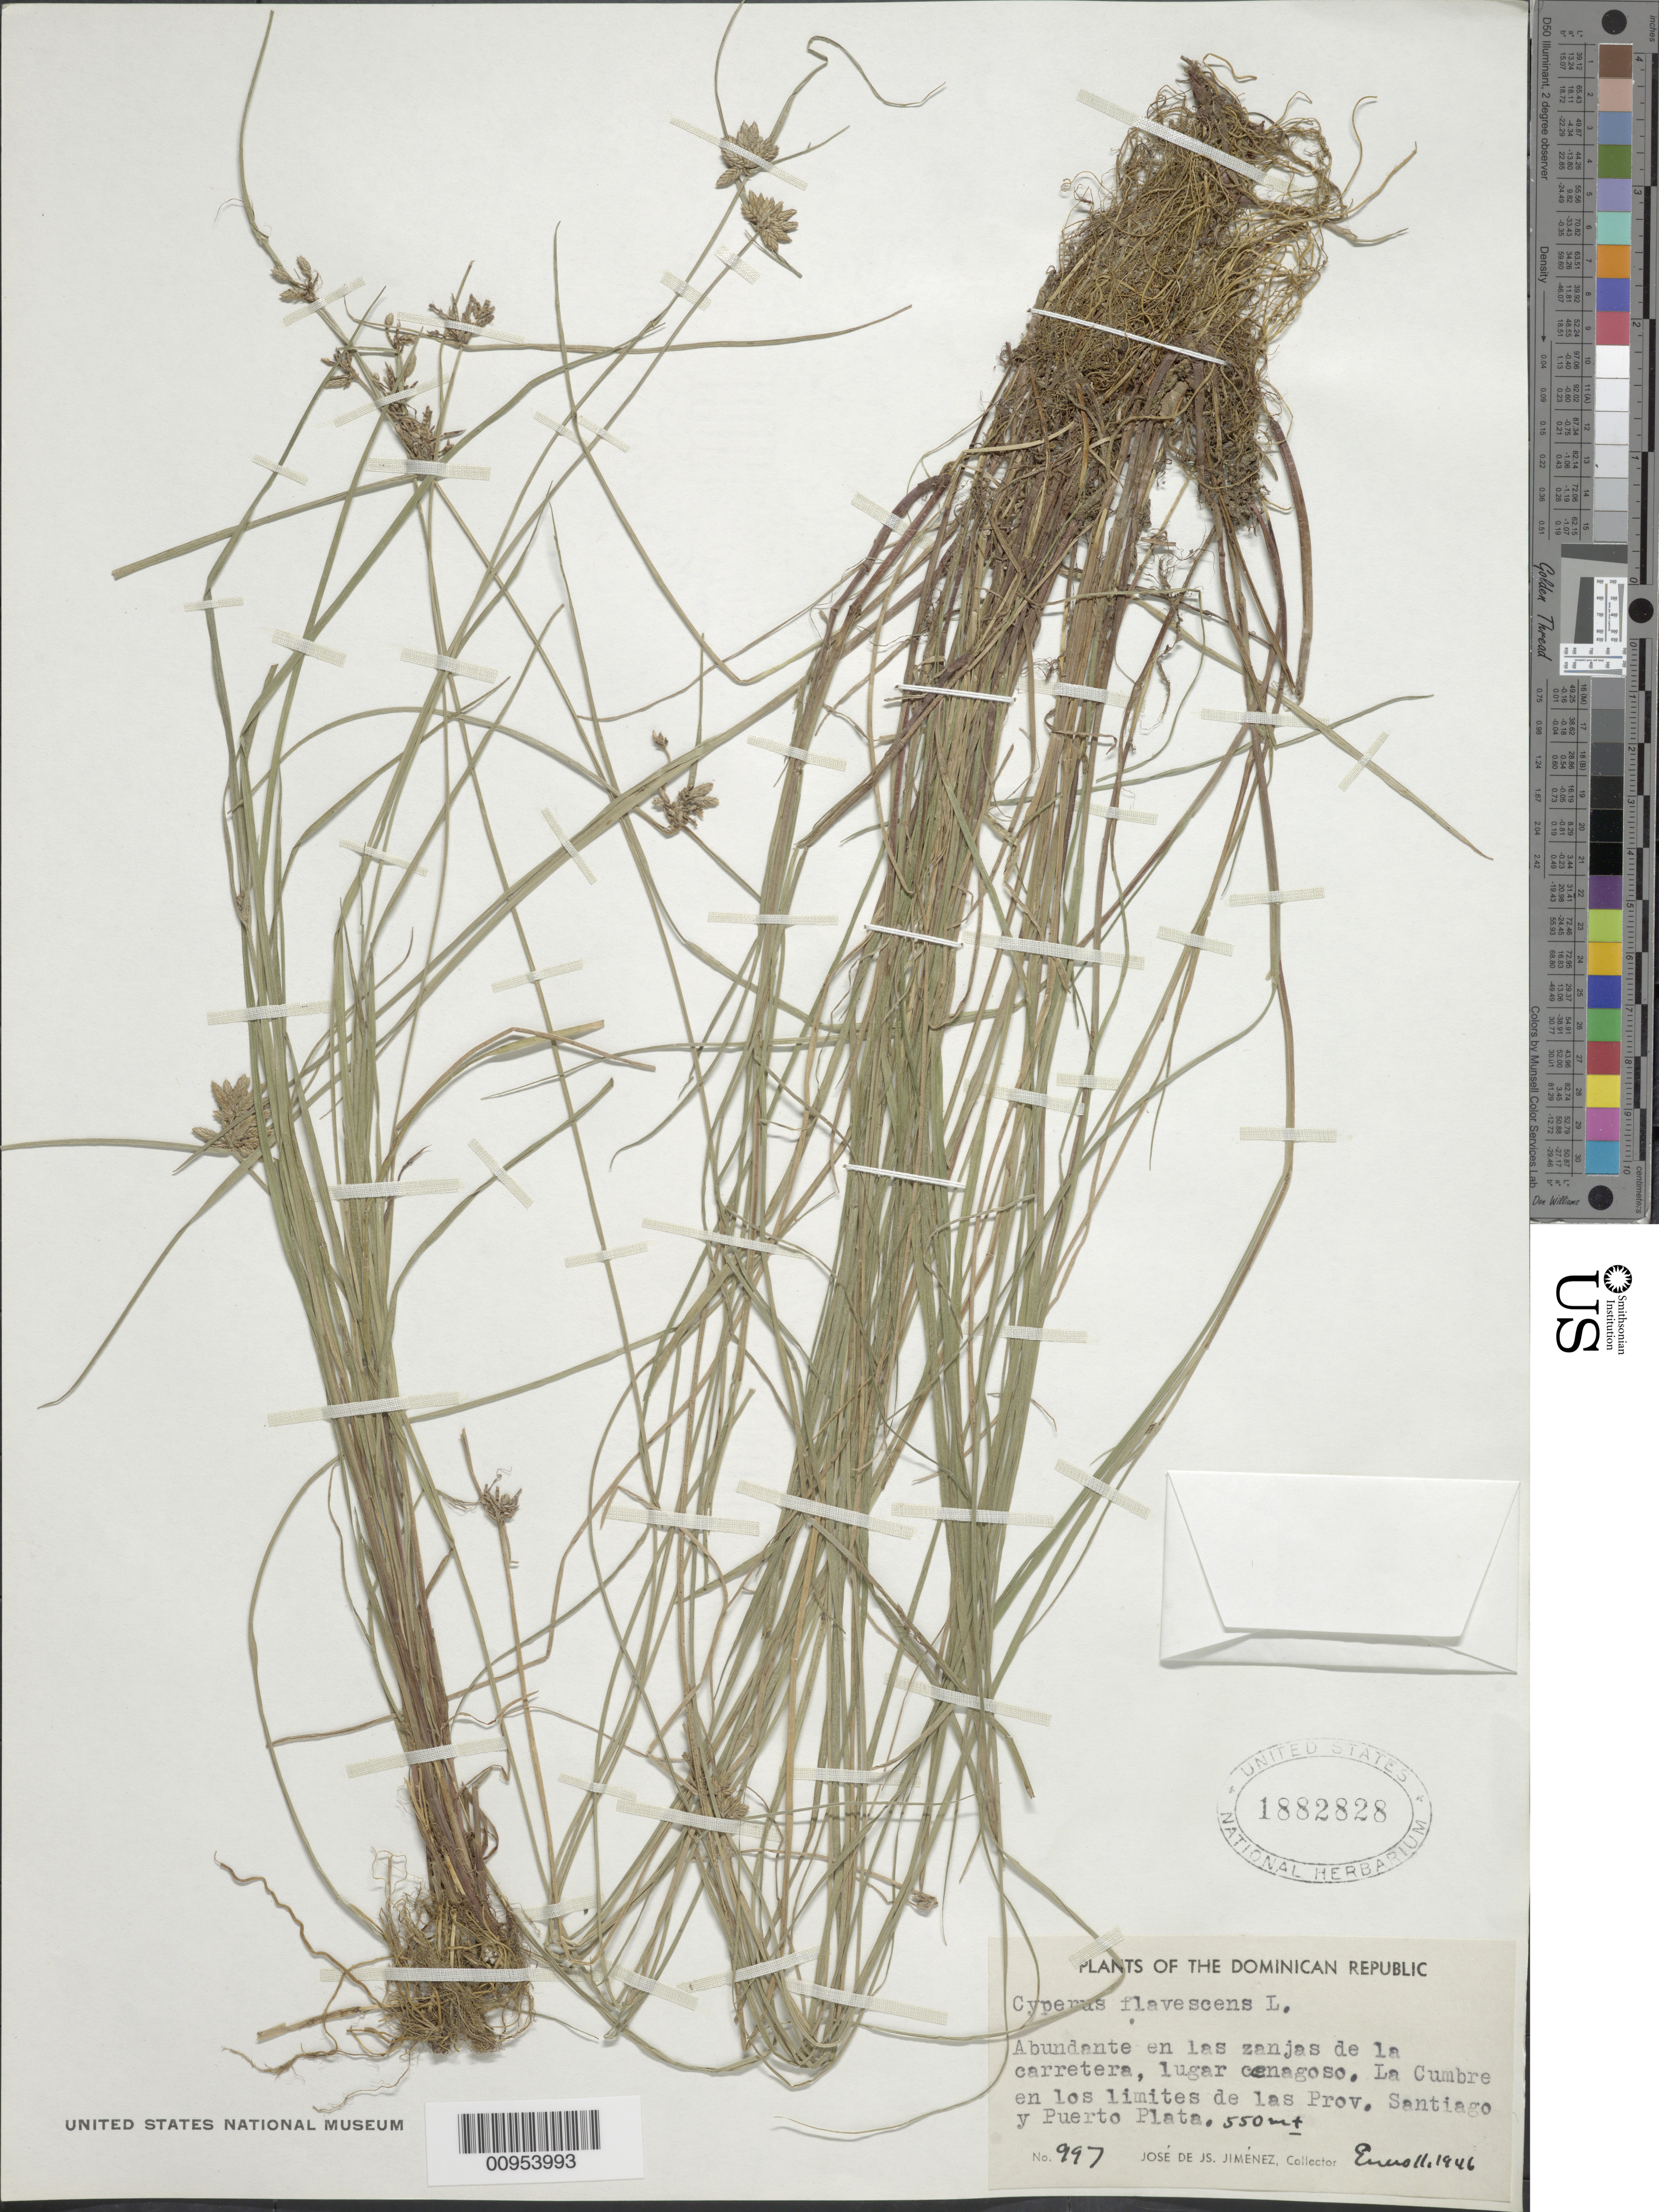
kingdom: Plantae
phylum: Tracheophyta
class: Liliopsida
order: Poales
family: Cyperaceae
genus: Cyperus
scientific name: Cyperus flavescens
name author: L.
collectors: J. J. Jiménez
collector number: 997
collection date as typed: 11 Jan 1946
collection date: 1946-01-11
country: Dominican Republic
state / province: Santiago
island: Hispaniola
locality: En las zonas de la carretera, La Cumbre, en las limites de las Provincias de Santiago y Puerto Plata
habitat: En las zonas de la carretera, lugar cenagoso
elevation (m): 550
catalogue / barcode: US 1882828